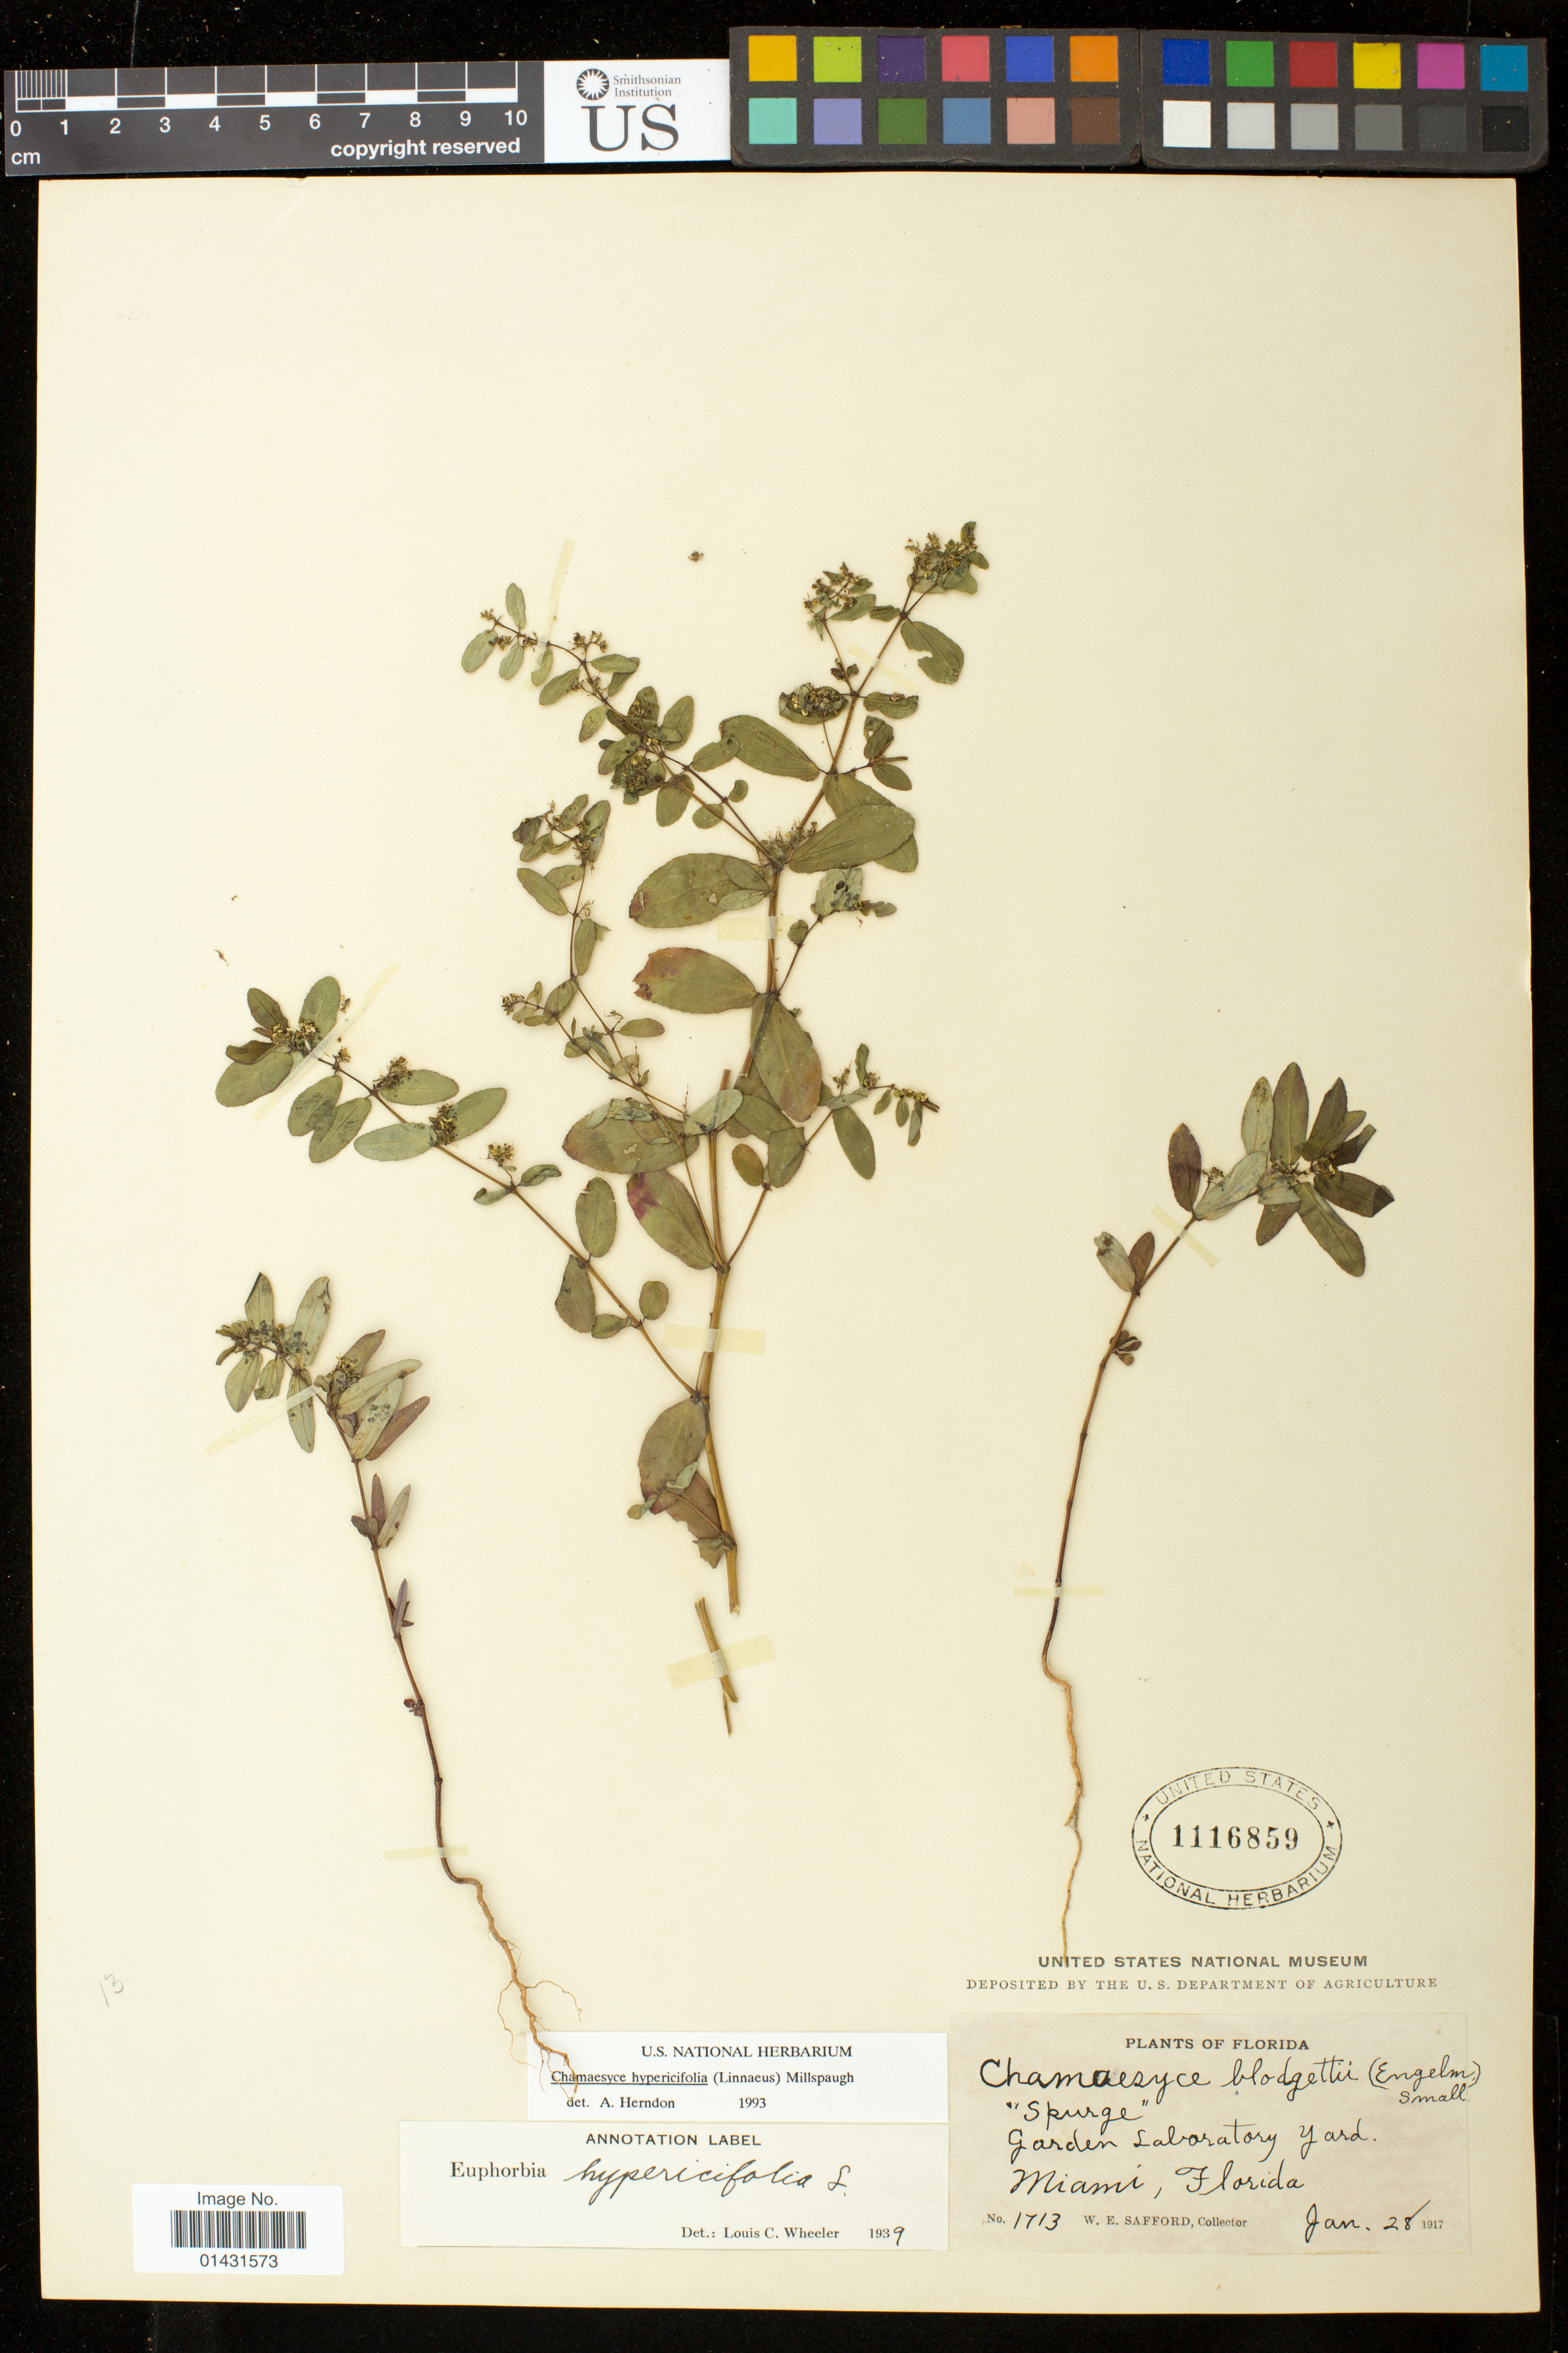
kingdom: Plantae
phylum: Tracheophyta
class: Magnoliopsida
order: Malpighiales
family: Euphorbiaceae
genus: Euphorbia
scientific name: Euphorbia hypericifolia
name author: L.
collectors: W. E. Safford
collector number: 1713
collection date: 1917-01-28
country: United States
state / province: Florida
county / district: Miami-Dade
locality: Garden Laboratory yard. Miami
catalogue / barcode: US 1116859